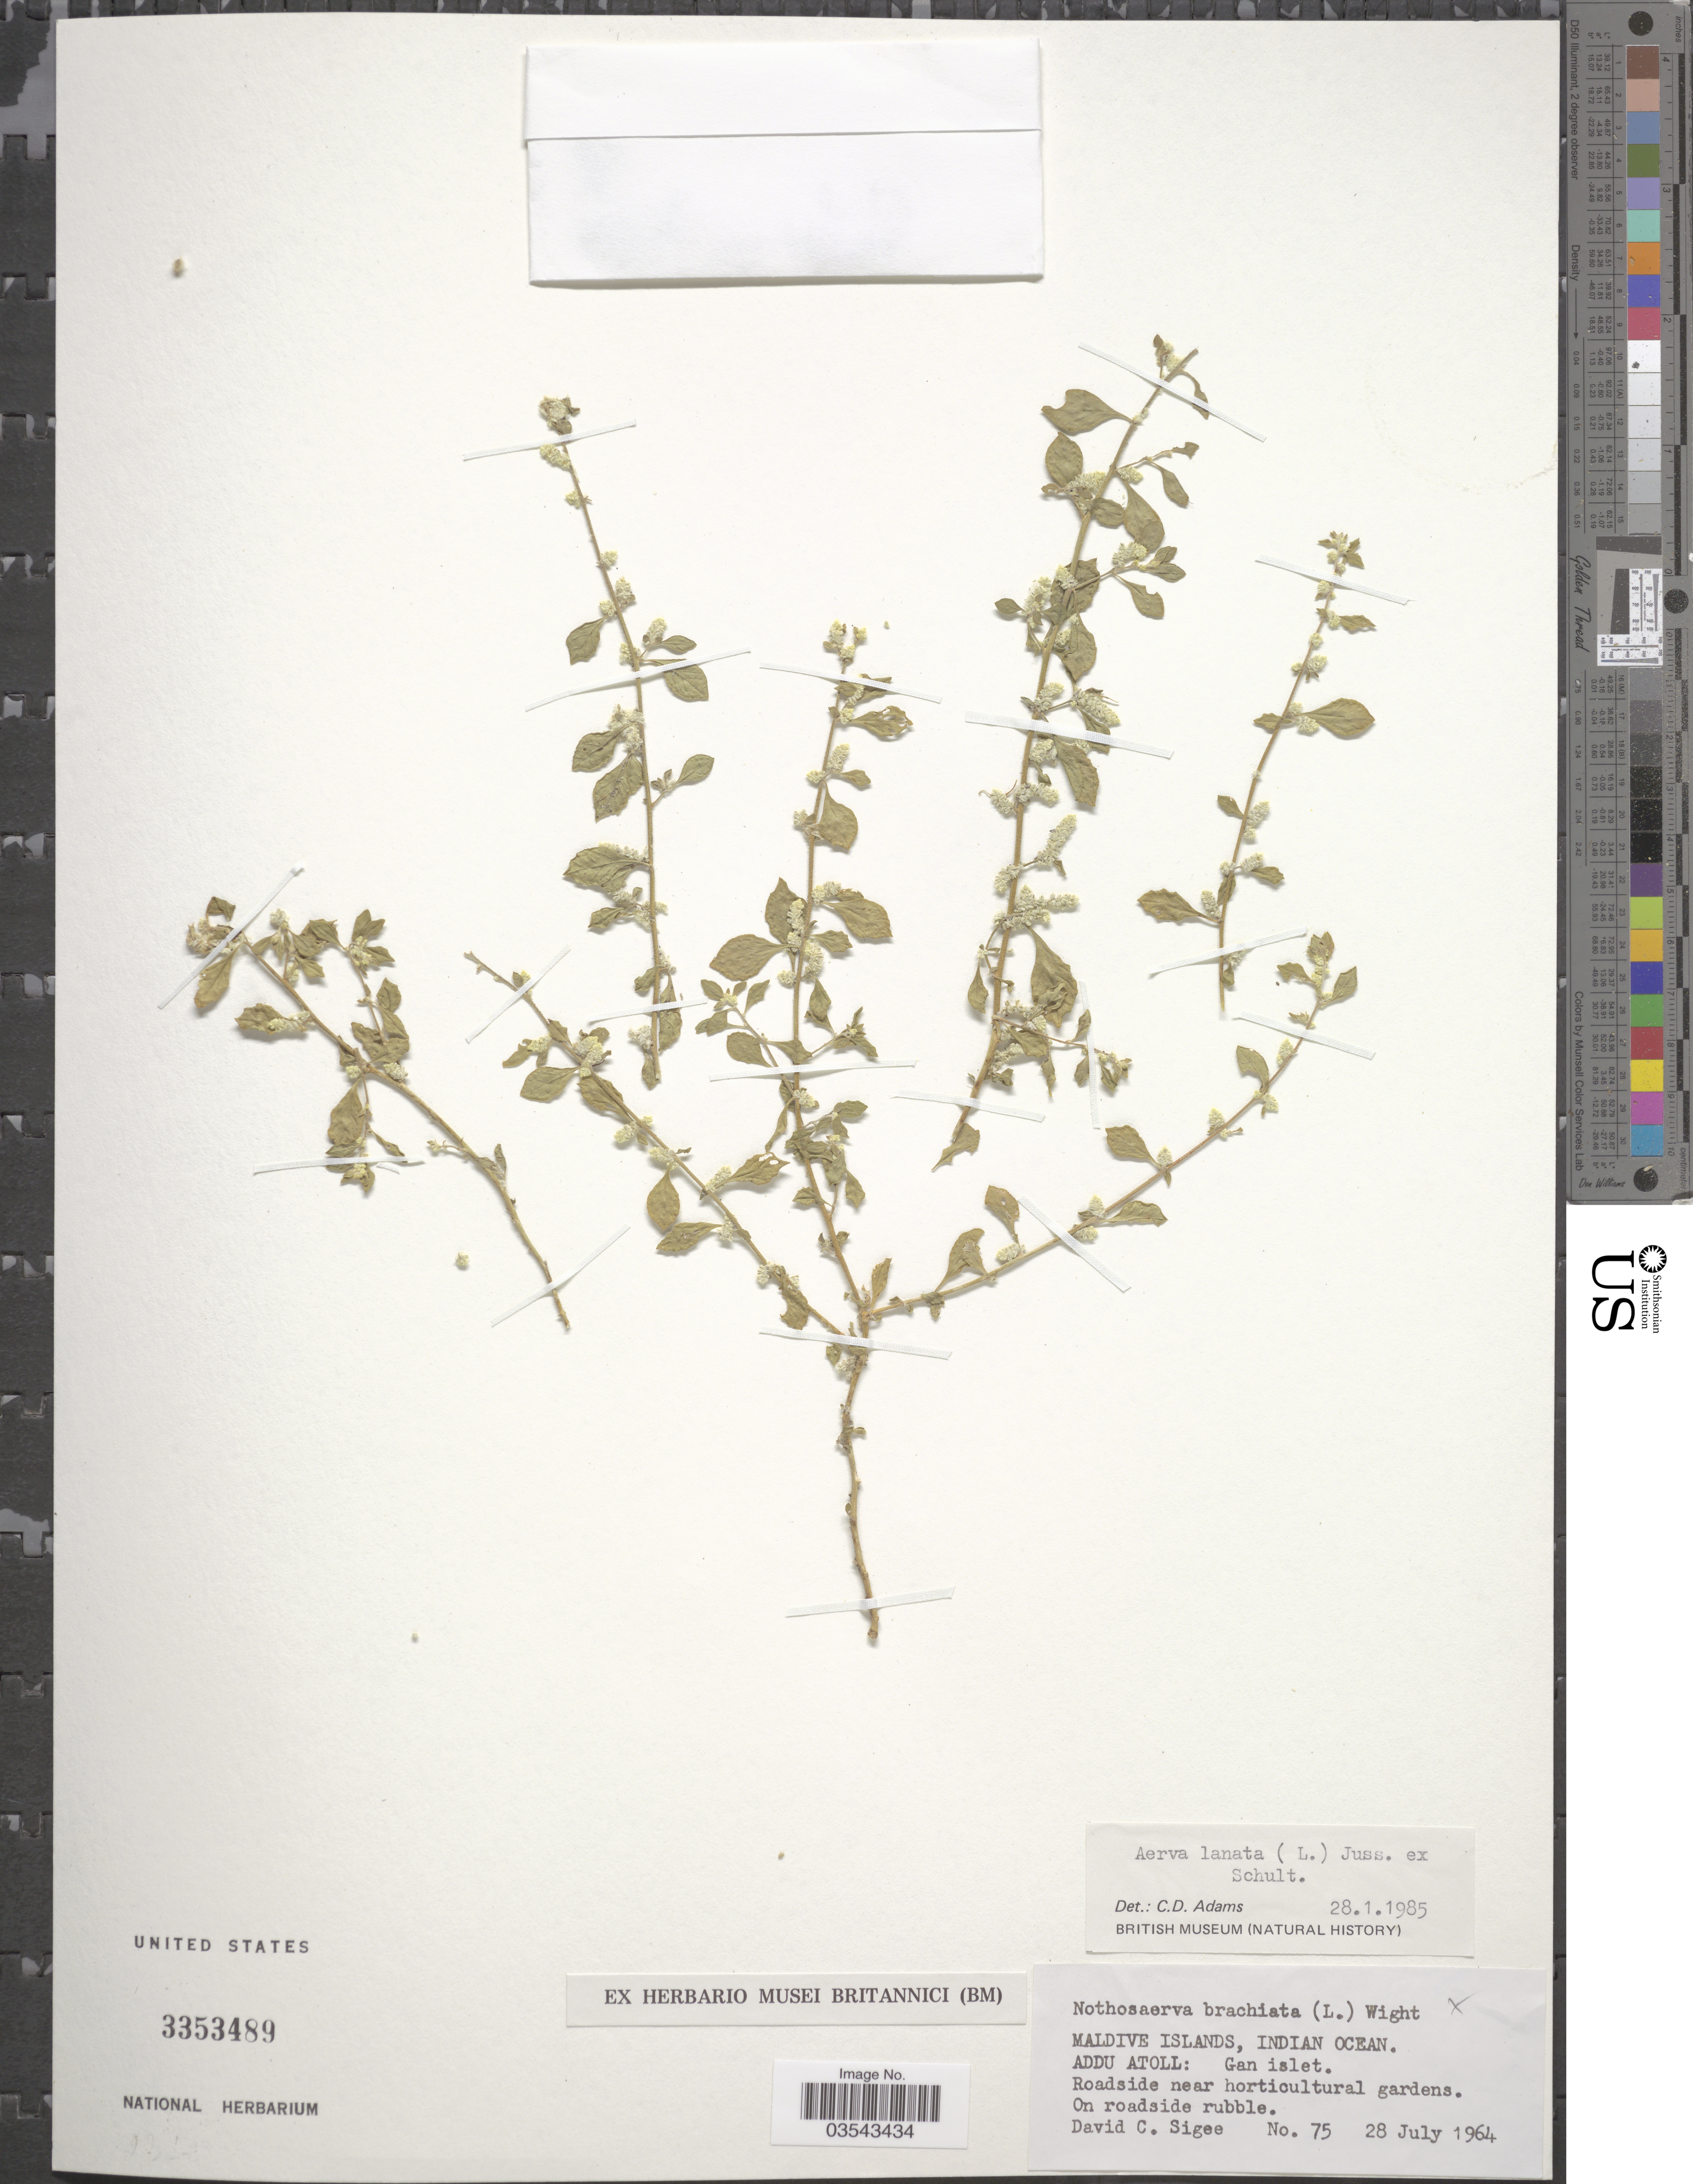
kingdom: Plantae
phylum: Tracheophyta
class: Magnoliopsida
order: Caryophyllales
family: Amaranthaceae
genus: Ouret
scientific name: Ouret lanata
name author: (L.) Kuntze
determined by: U.S. National Herbarium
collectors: D. C. Sigee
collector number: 75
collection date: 1964-07-28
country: Maldive Islands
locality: Indian Ocean. Addu Atoll: Gan islet. Roadside near horticultural gardens.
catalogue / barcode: US 3353489